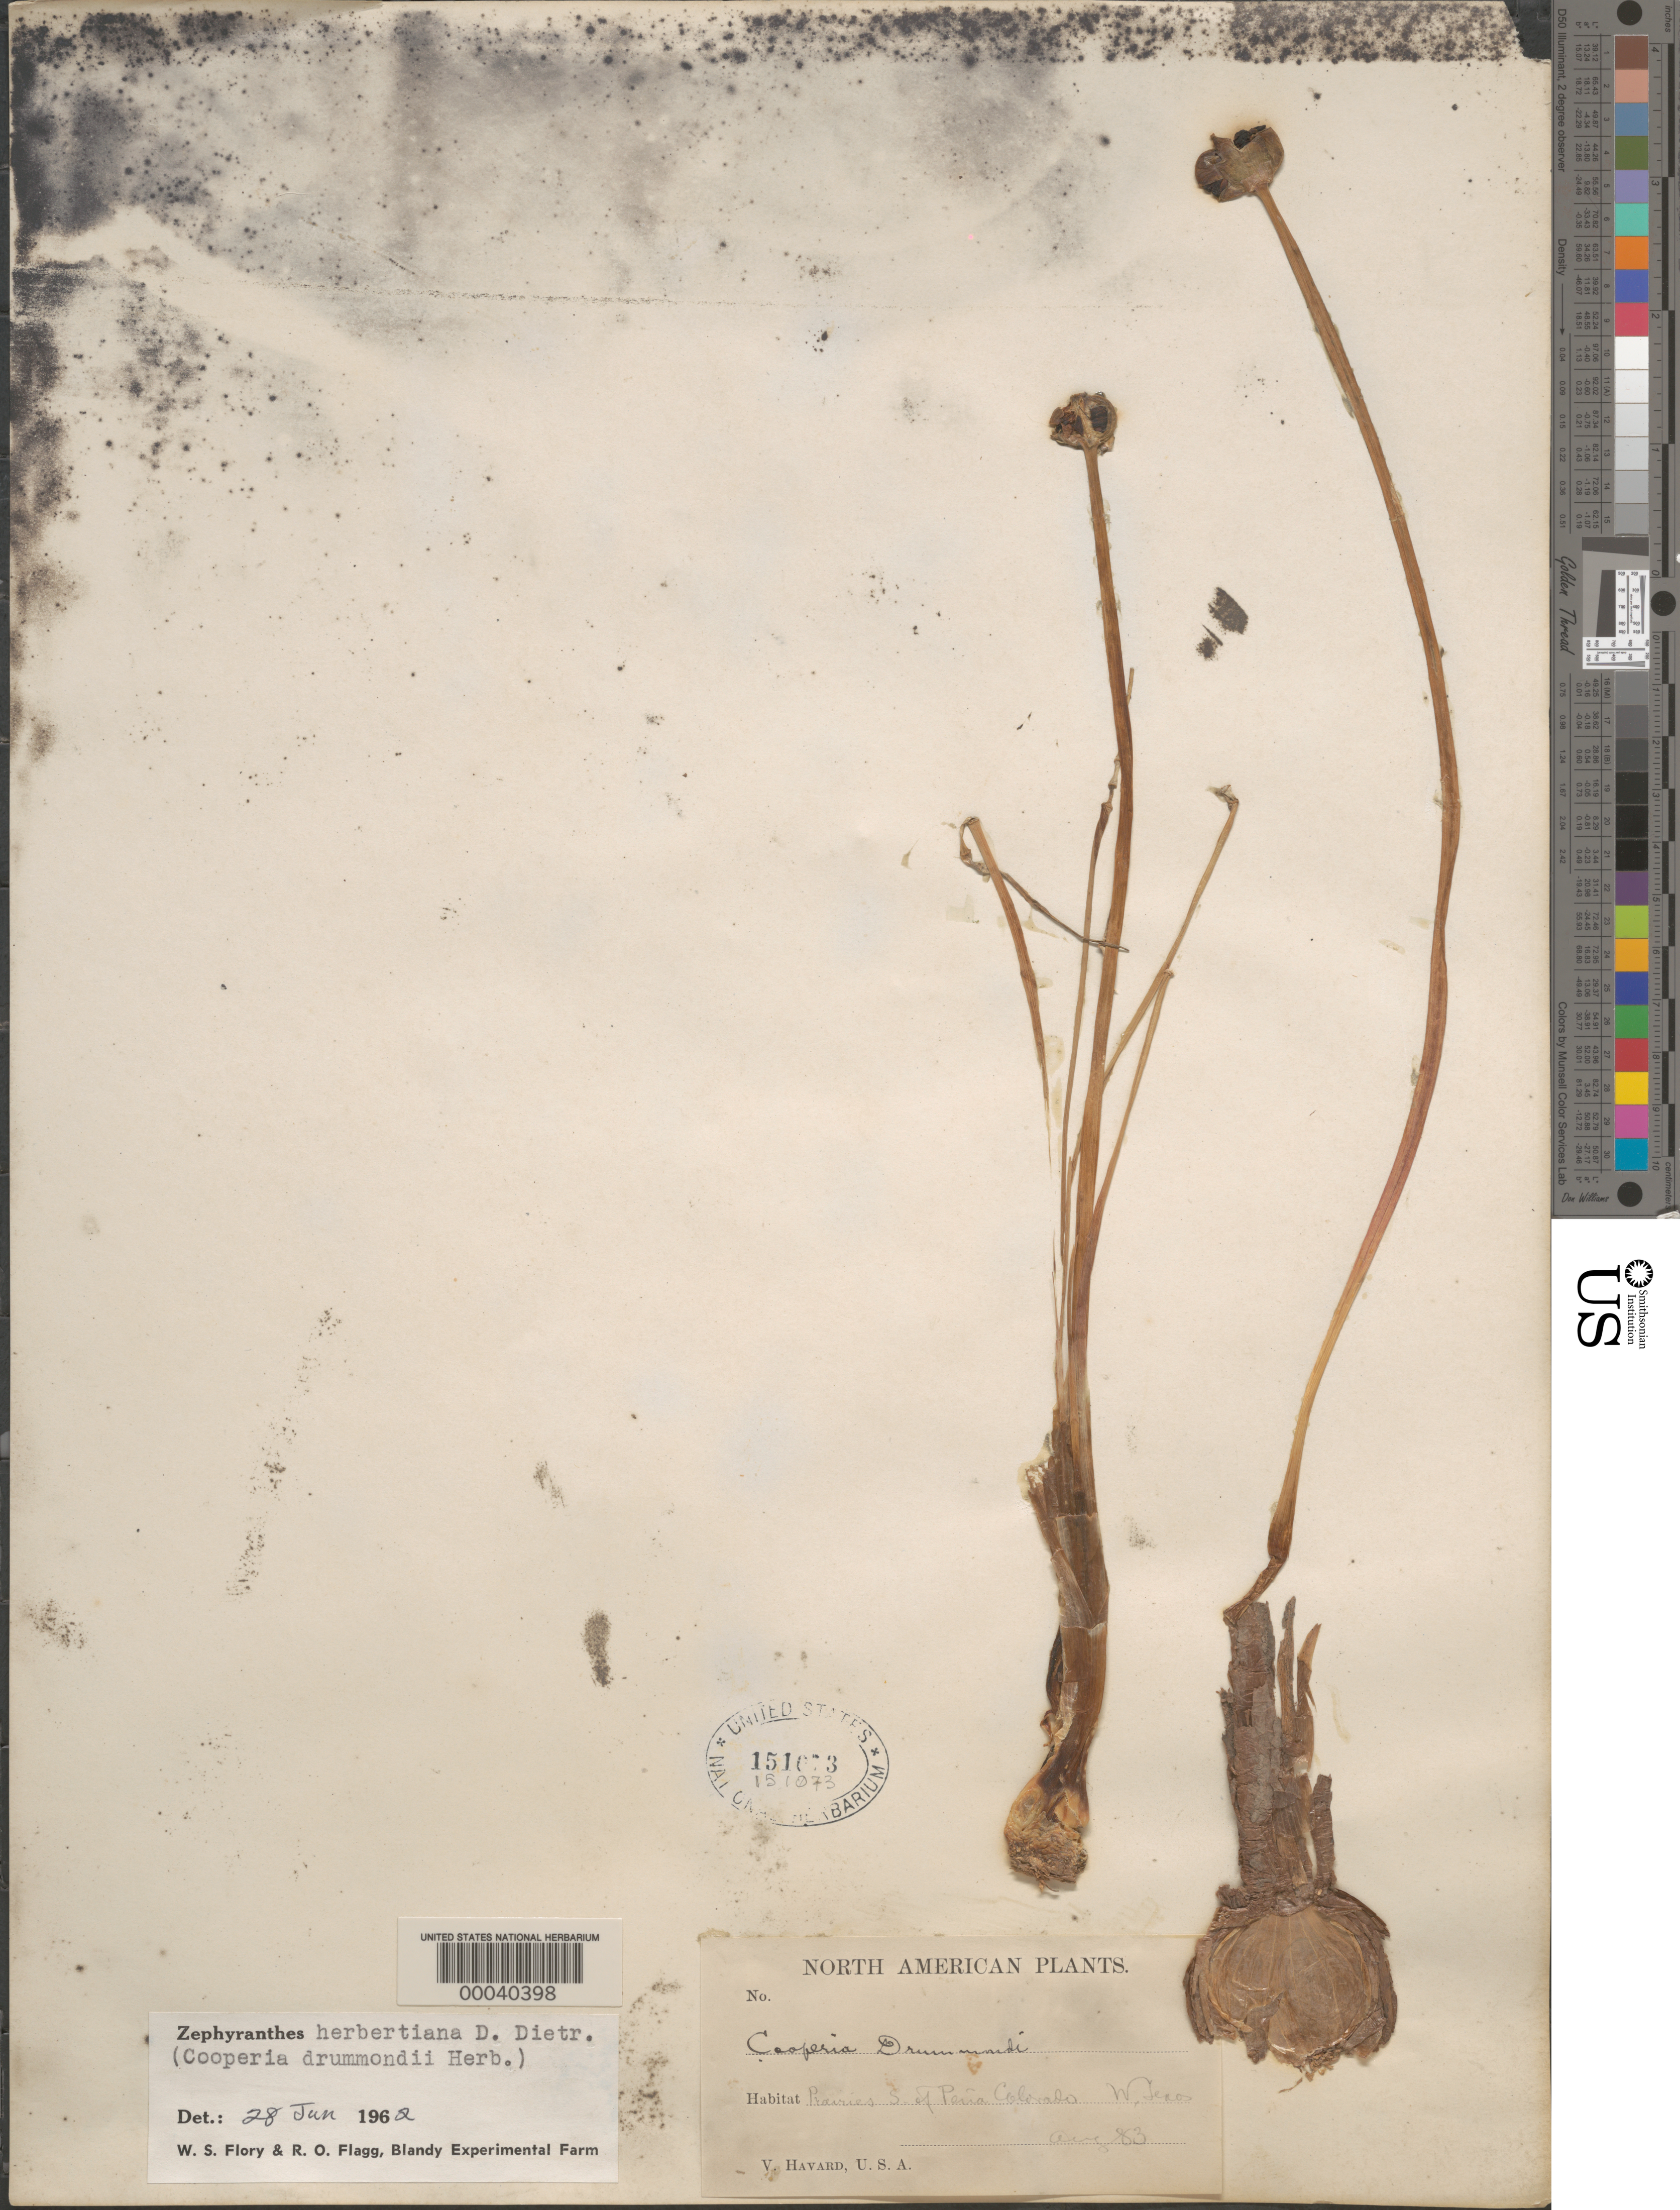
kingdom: Plantae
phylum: Tracheophyta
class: Liliopsida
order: Asparagales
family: Amaryllidaceae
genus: Zephyranthes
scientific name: Zephyranthes herbertiana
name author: D. Dietr.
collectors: V. Havard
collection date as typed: Aug 1883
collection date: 1883-08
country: United States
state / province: Texas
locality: Prairies s of pena colorado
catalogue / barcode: US 151073